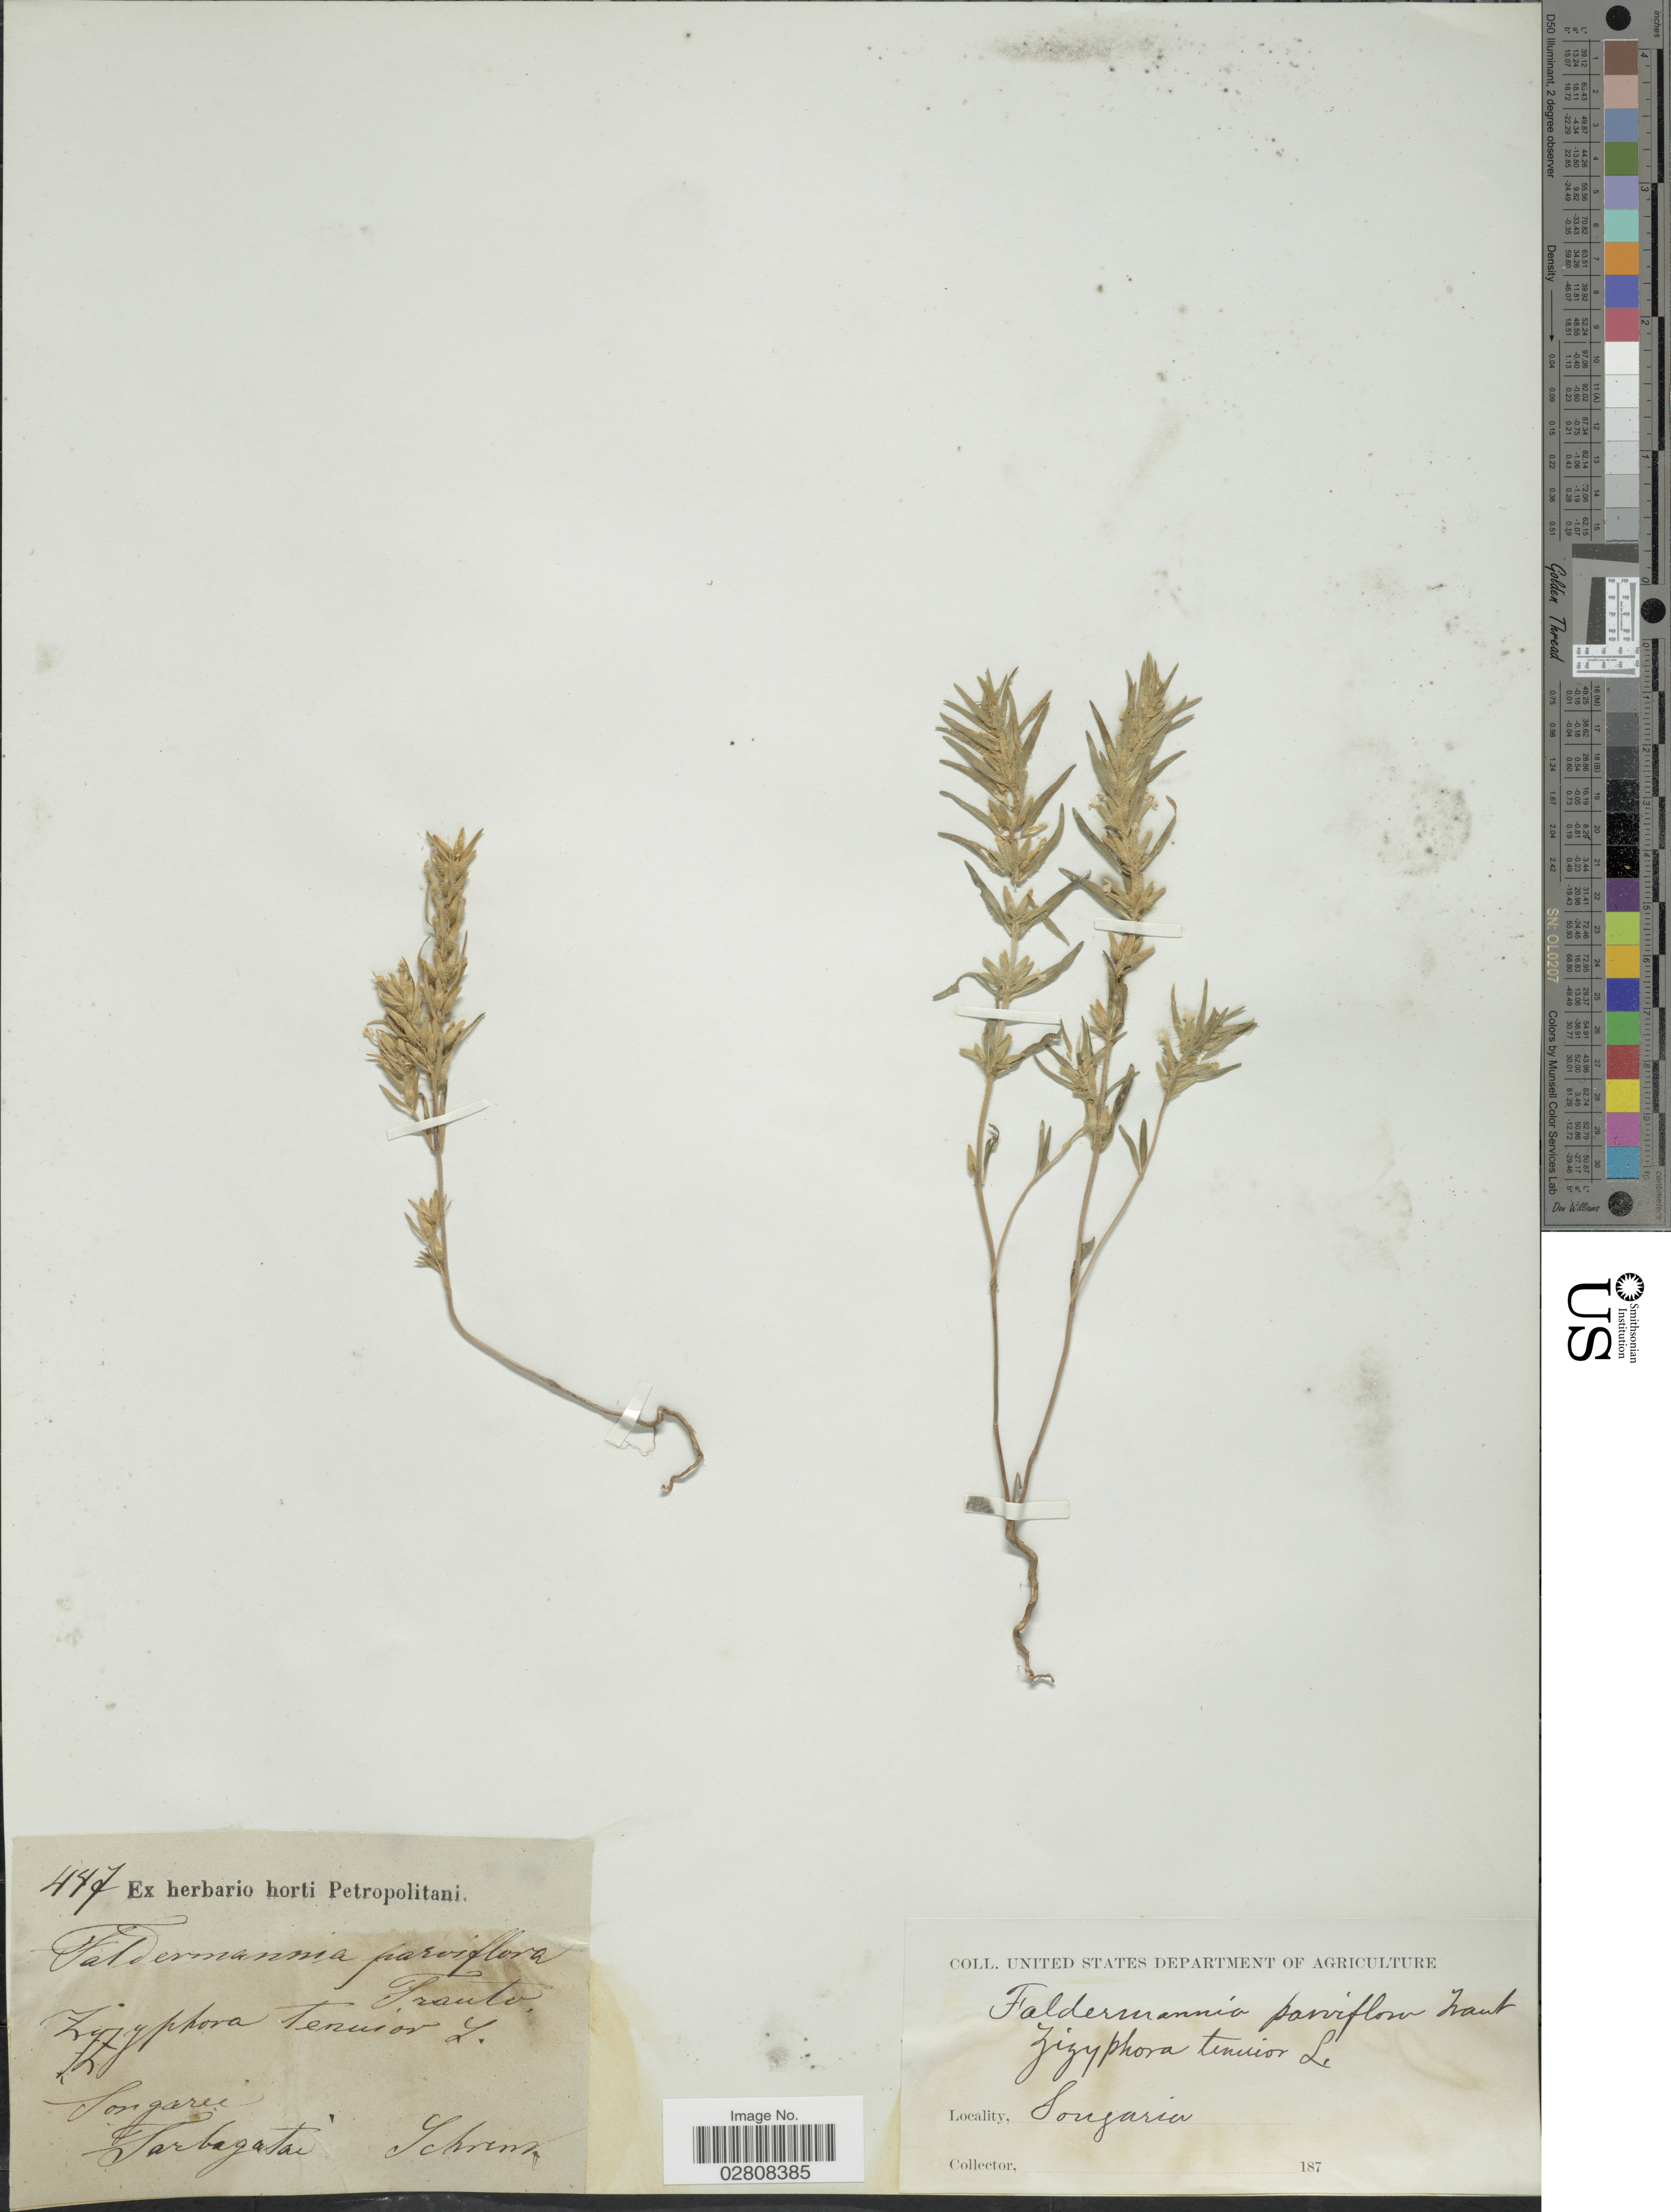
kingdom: Plantae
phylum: Tracheophyta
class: Magnoliopsida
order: Lamiales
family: Lamiaceae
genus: Ziziphora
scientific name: Ziziphora tenuior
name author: L.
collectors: A.G. Schrenk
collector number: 447*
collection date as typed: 187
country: Kazakhstan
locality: Songarei. Tarbagatai